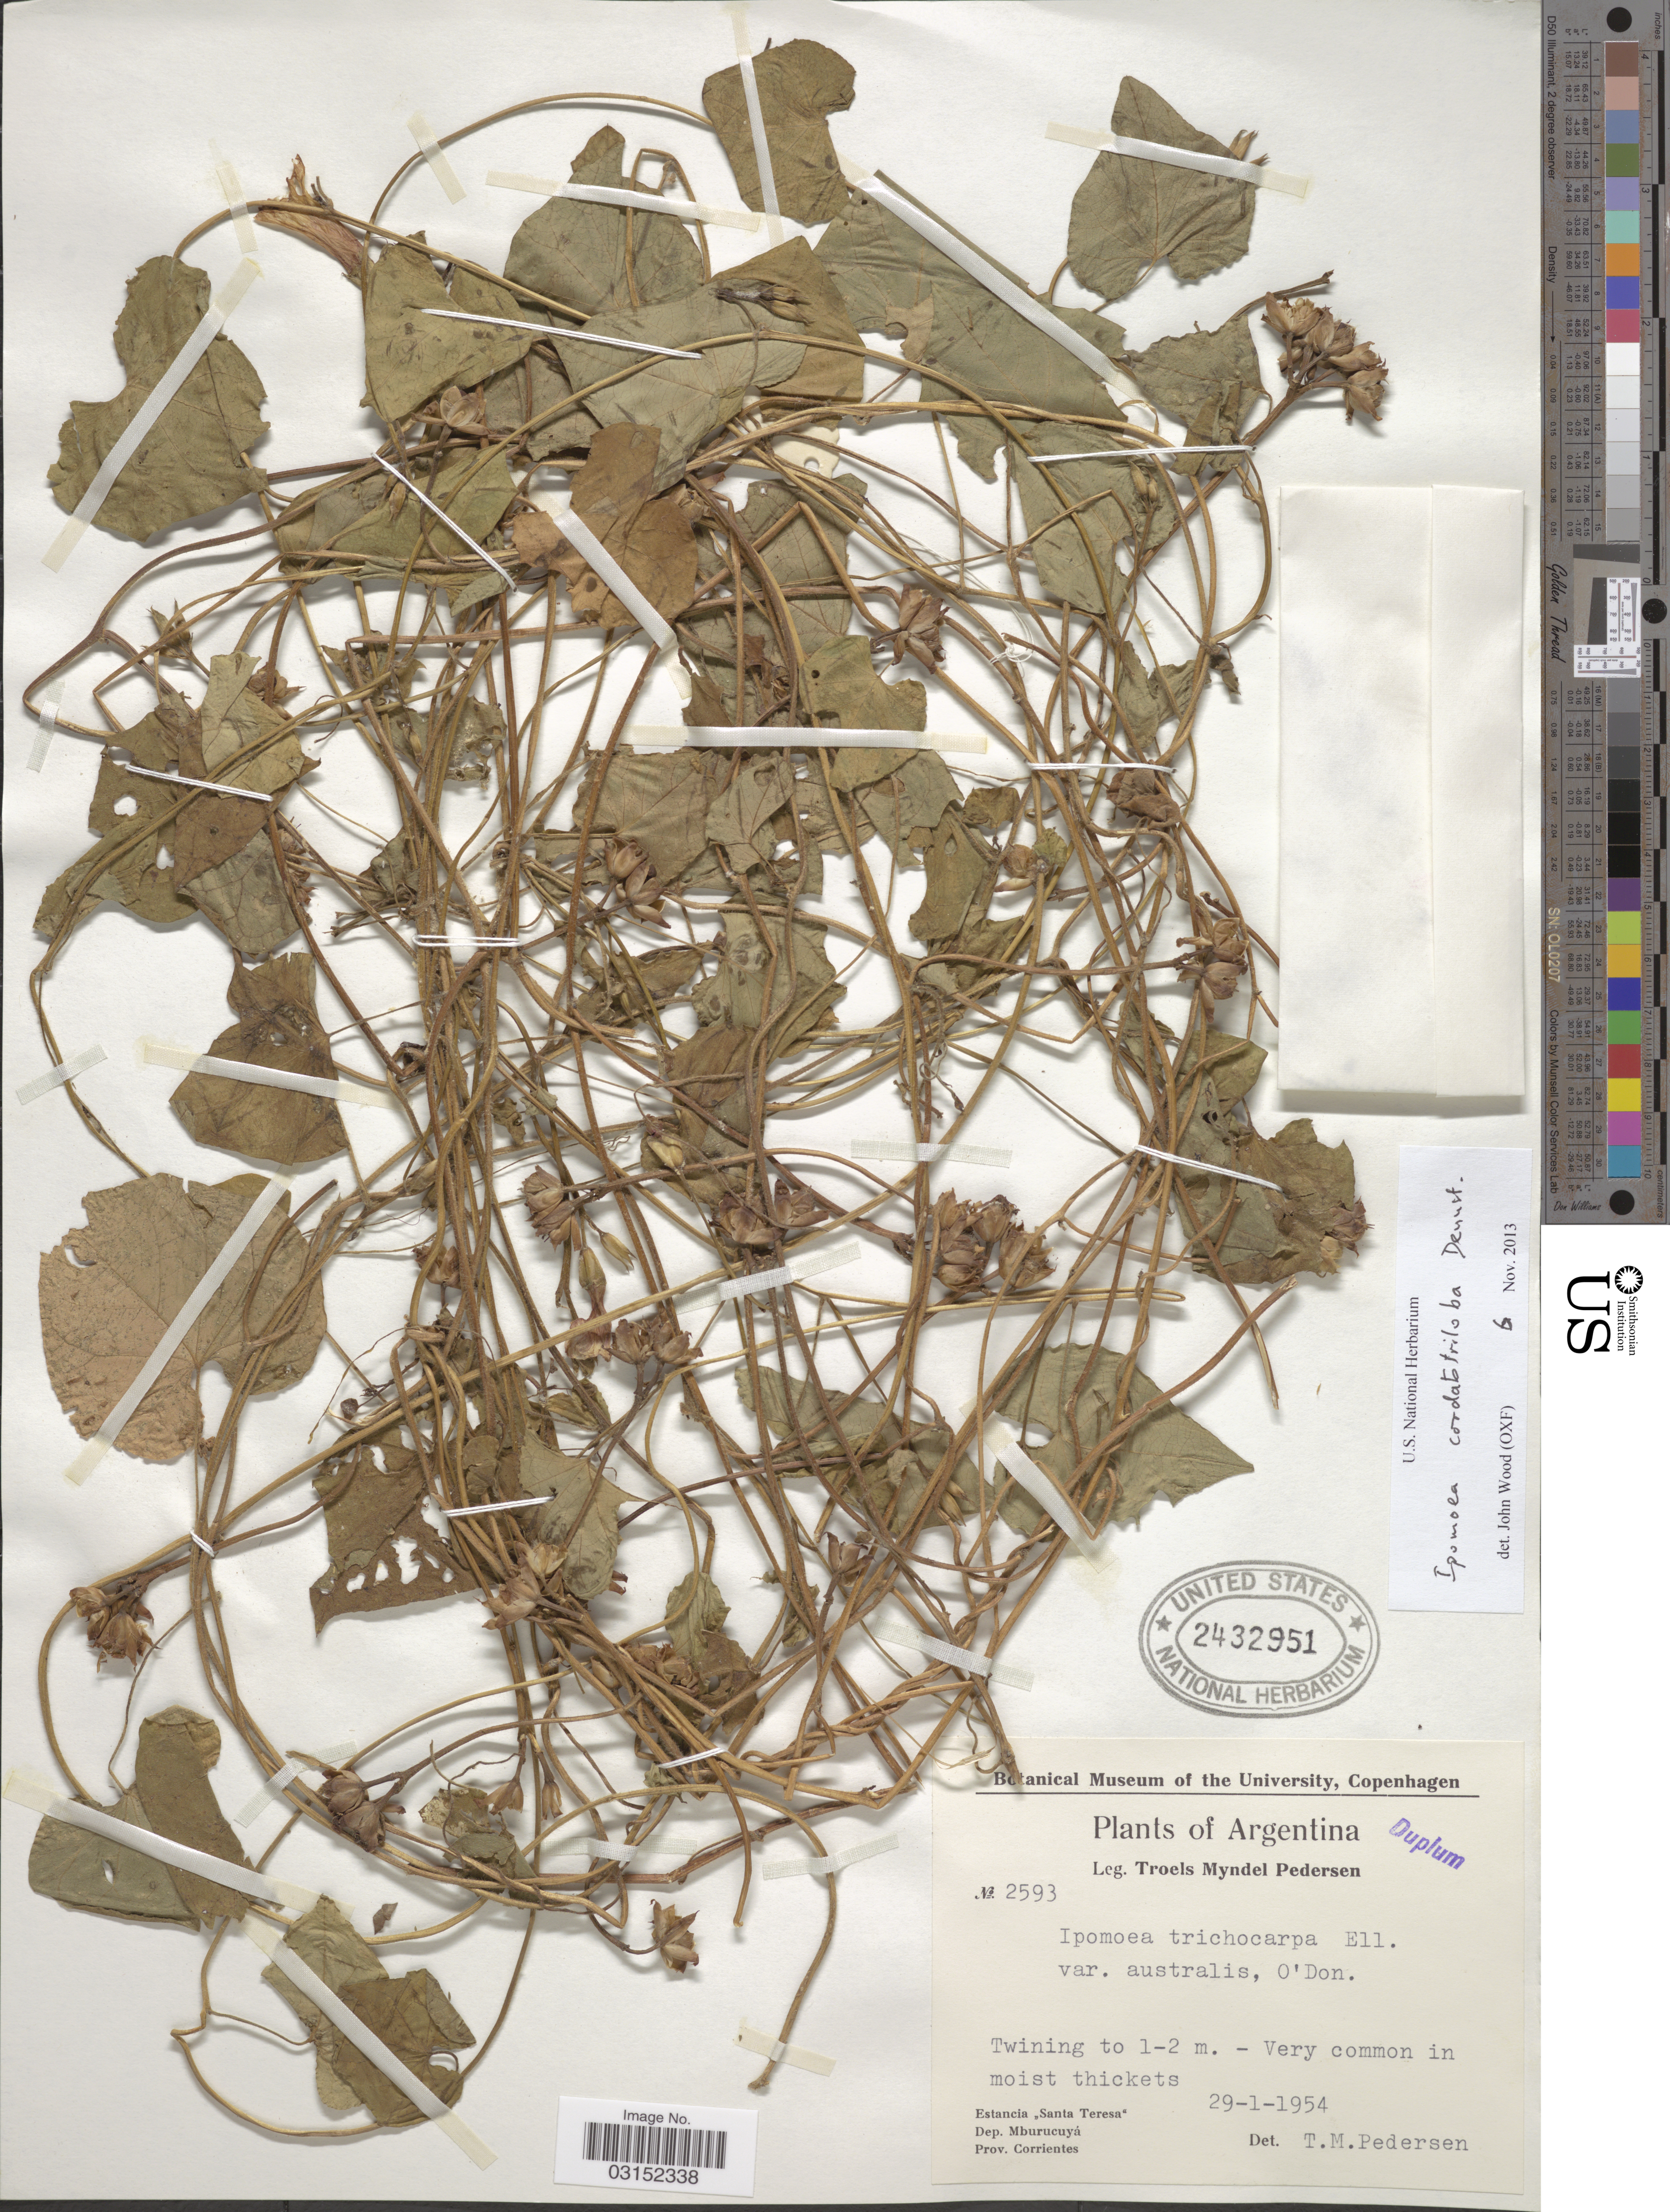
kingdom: Plantae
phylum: Tracheophyta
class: Magnoliopsida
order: Solanales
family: Convolvulaceae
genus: Ipomoea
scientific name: Ipomoea cordatotriloba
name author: Dennst.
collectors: T. Pederson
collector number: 2593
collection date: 1954-01-29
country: Argentina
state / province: Corrientes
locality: Estancia "Santa Teresa", Dep. Mburucuyá, Prov. Corrientes.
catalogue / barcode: US 2432951